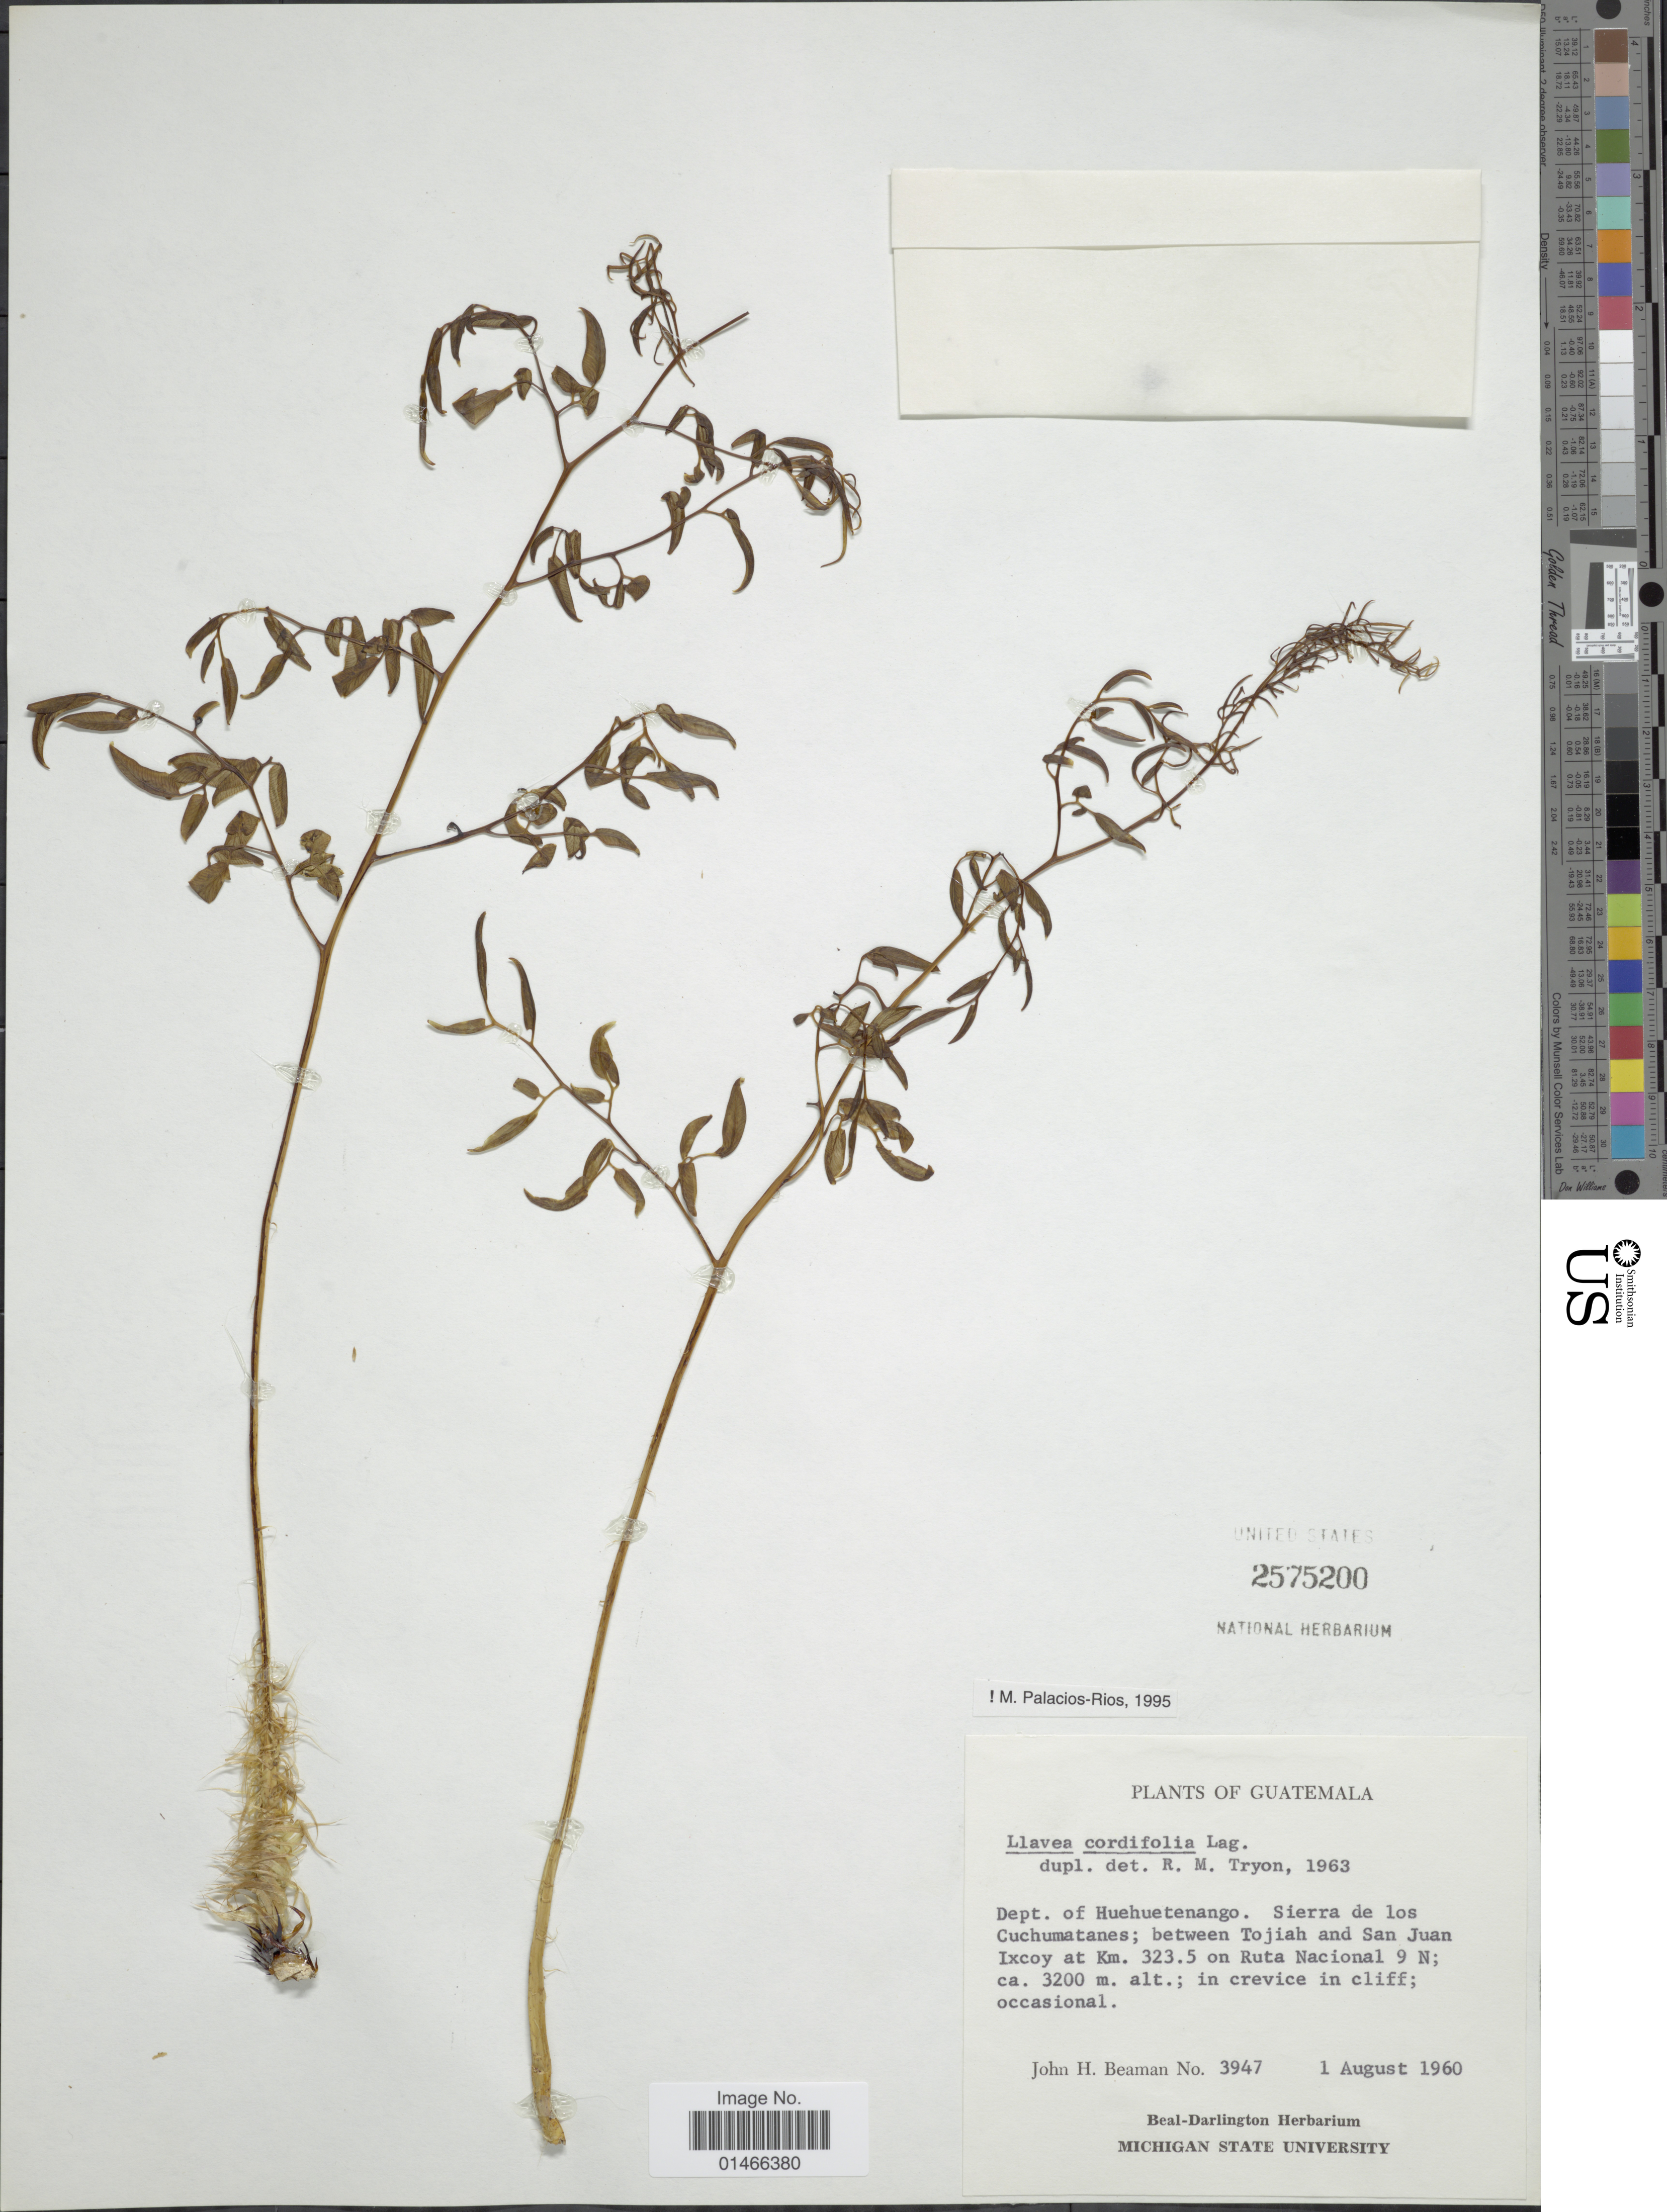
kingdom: Plantae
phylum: Tracheophyta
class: Polypodiopsida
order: Polypodiales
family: Pteridaceae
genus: Llavea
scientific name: Llavea cordifolia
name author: Lag.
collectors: J. H. Beaman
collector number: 3947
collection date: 1960-08-01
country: Guatemala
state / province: Huehuetenango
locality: Sierra de los Cuchumatanes; between Tojiah and San Juan Ixcoy at Km. 323.5 on Ruta Nacional 9 N.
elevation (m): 3200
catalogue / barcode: US 2575200